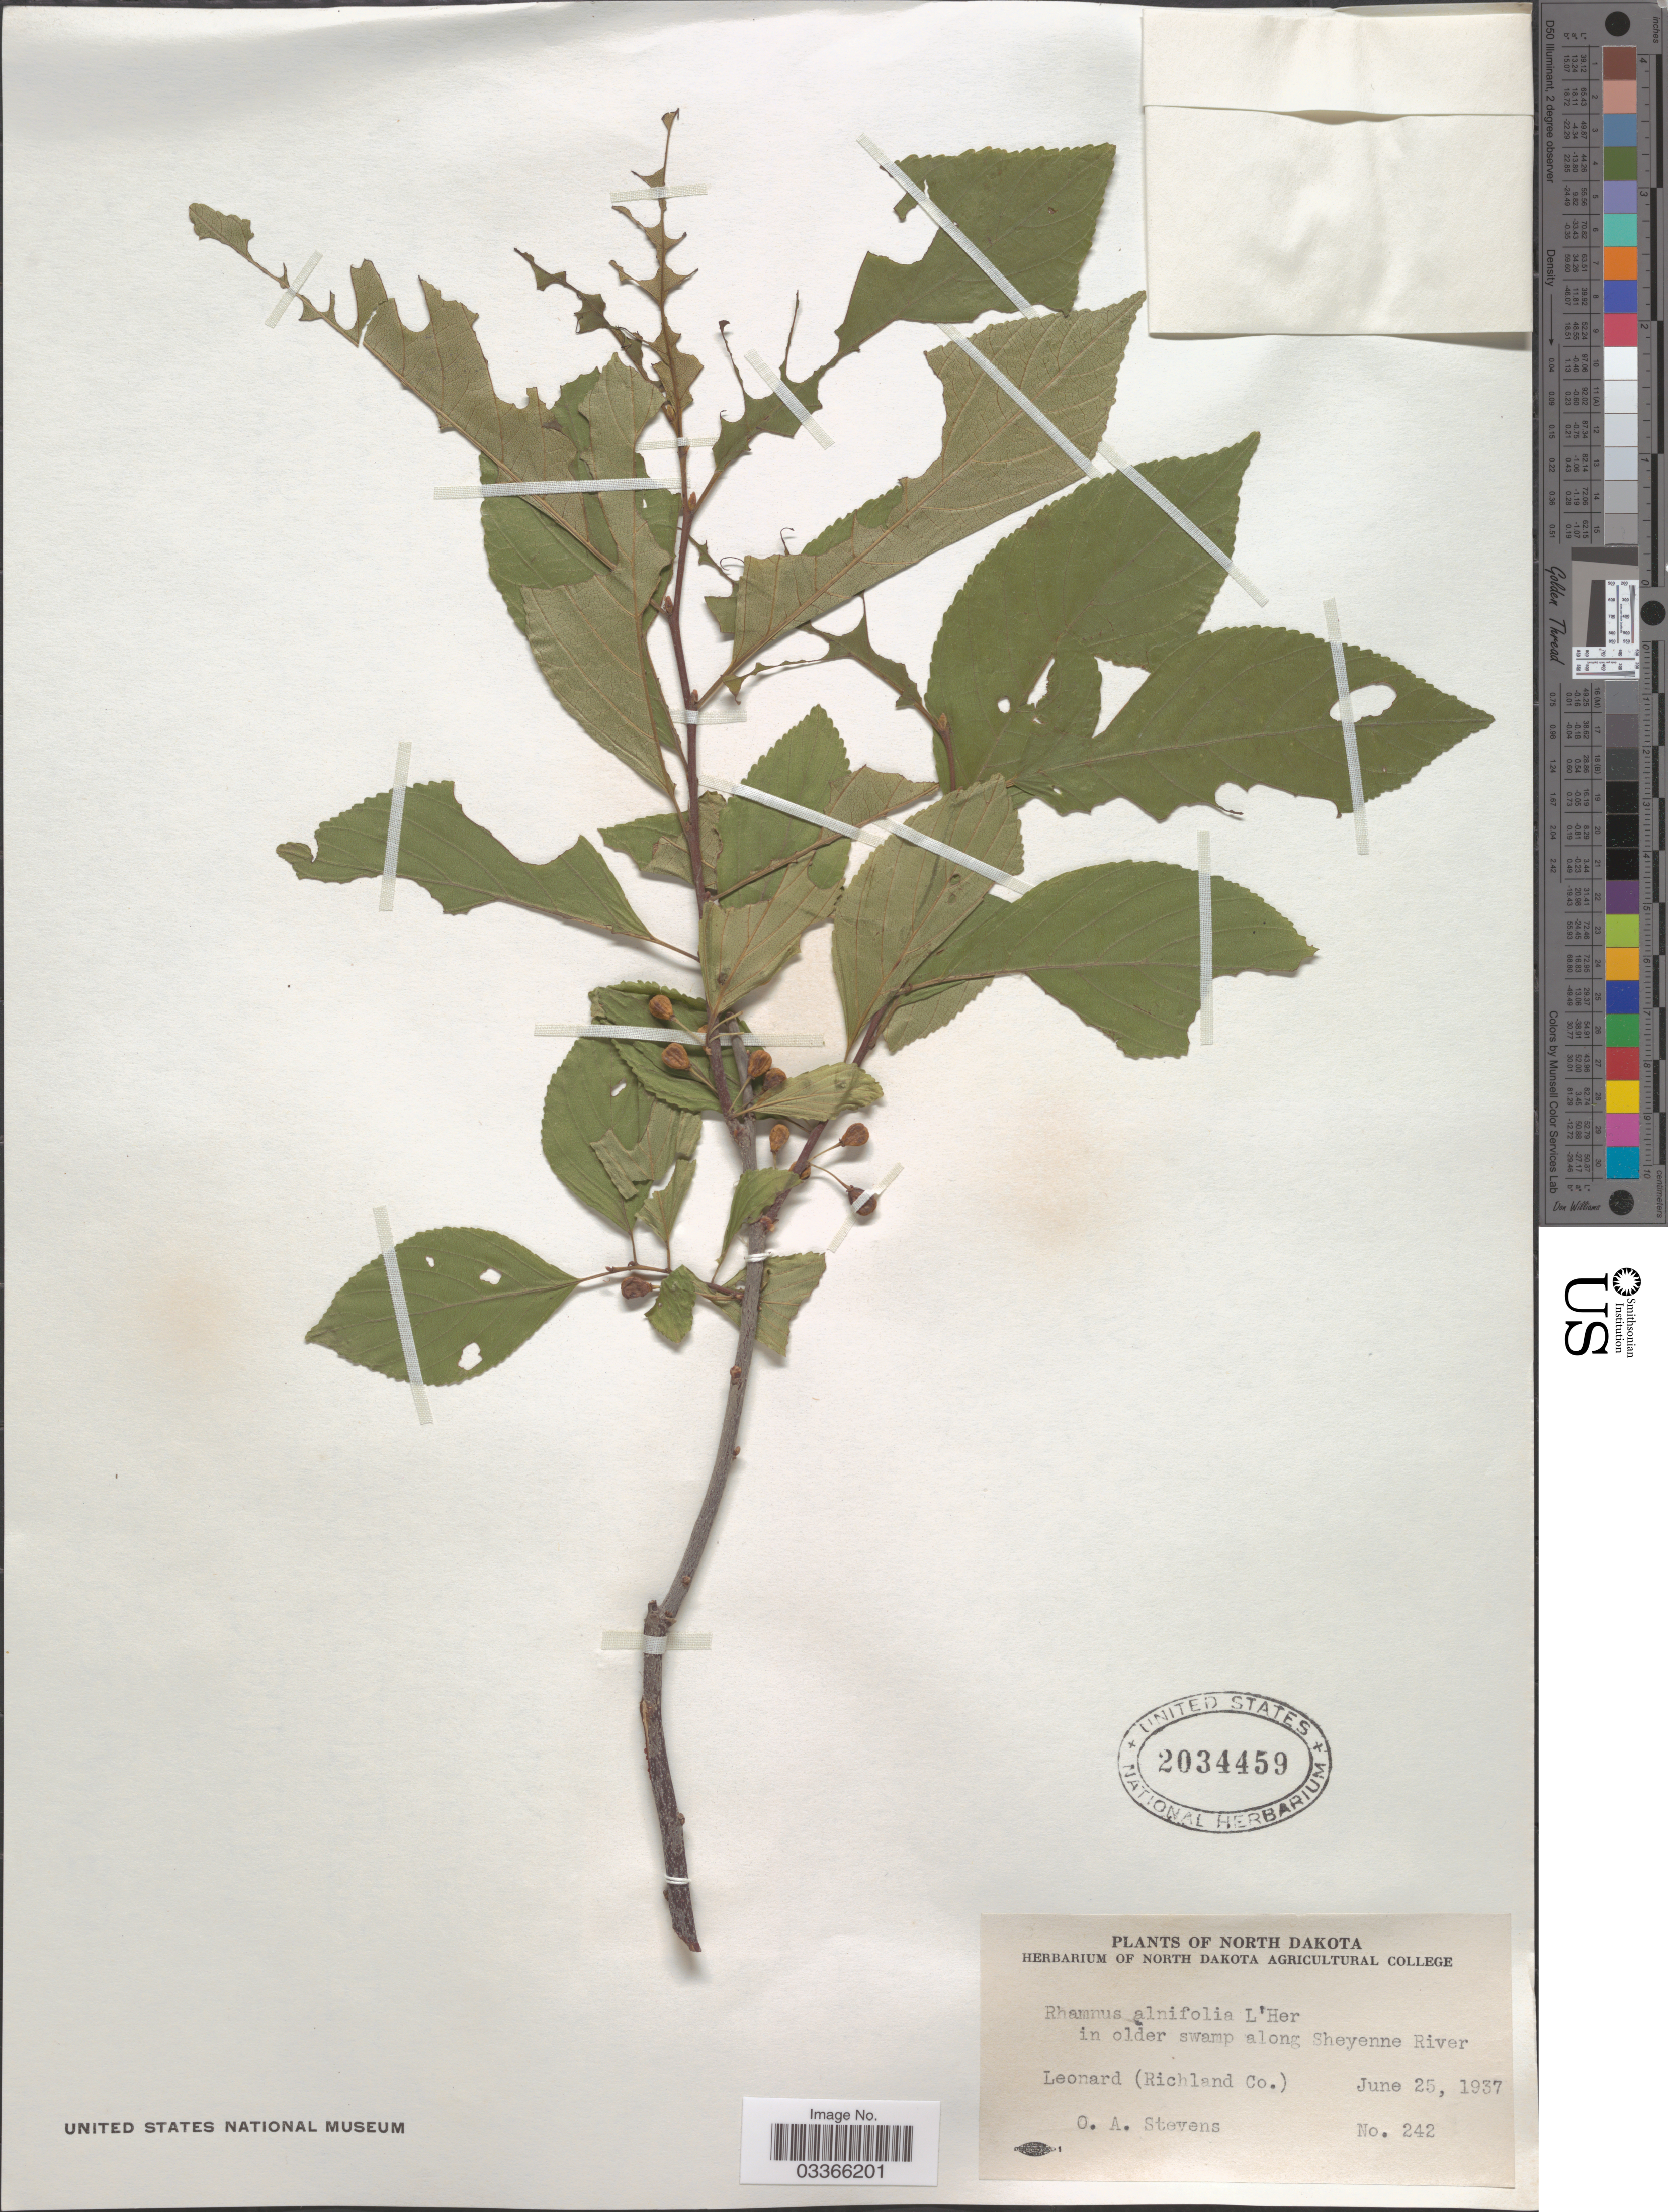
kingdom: Plantae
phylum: Tracheophyta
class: Magnoliopsida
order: Rosales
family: Rhamnaceae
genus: Rhamnus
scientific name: Rhamnus alnifolia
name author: L'Hér.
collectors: O. A. Stevens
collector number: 242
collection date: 1937-06-25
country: United States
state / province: North Dakota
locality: In older swamp along Sheyenne River, Leonard (Richland Co.).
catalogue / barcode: US 2034459